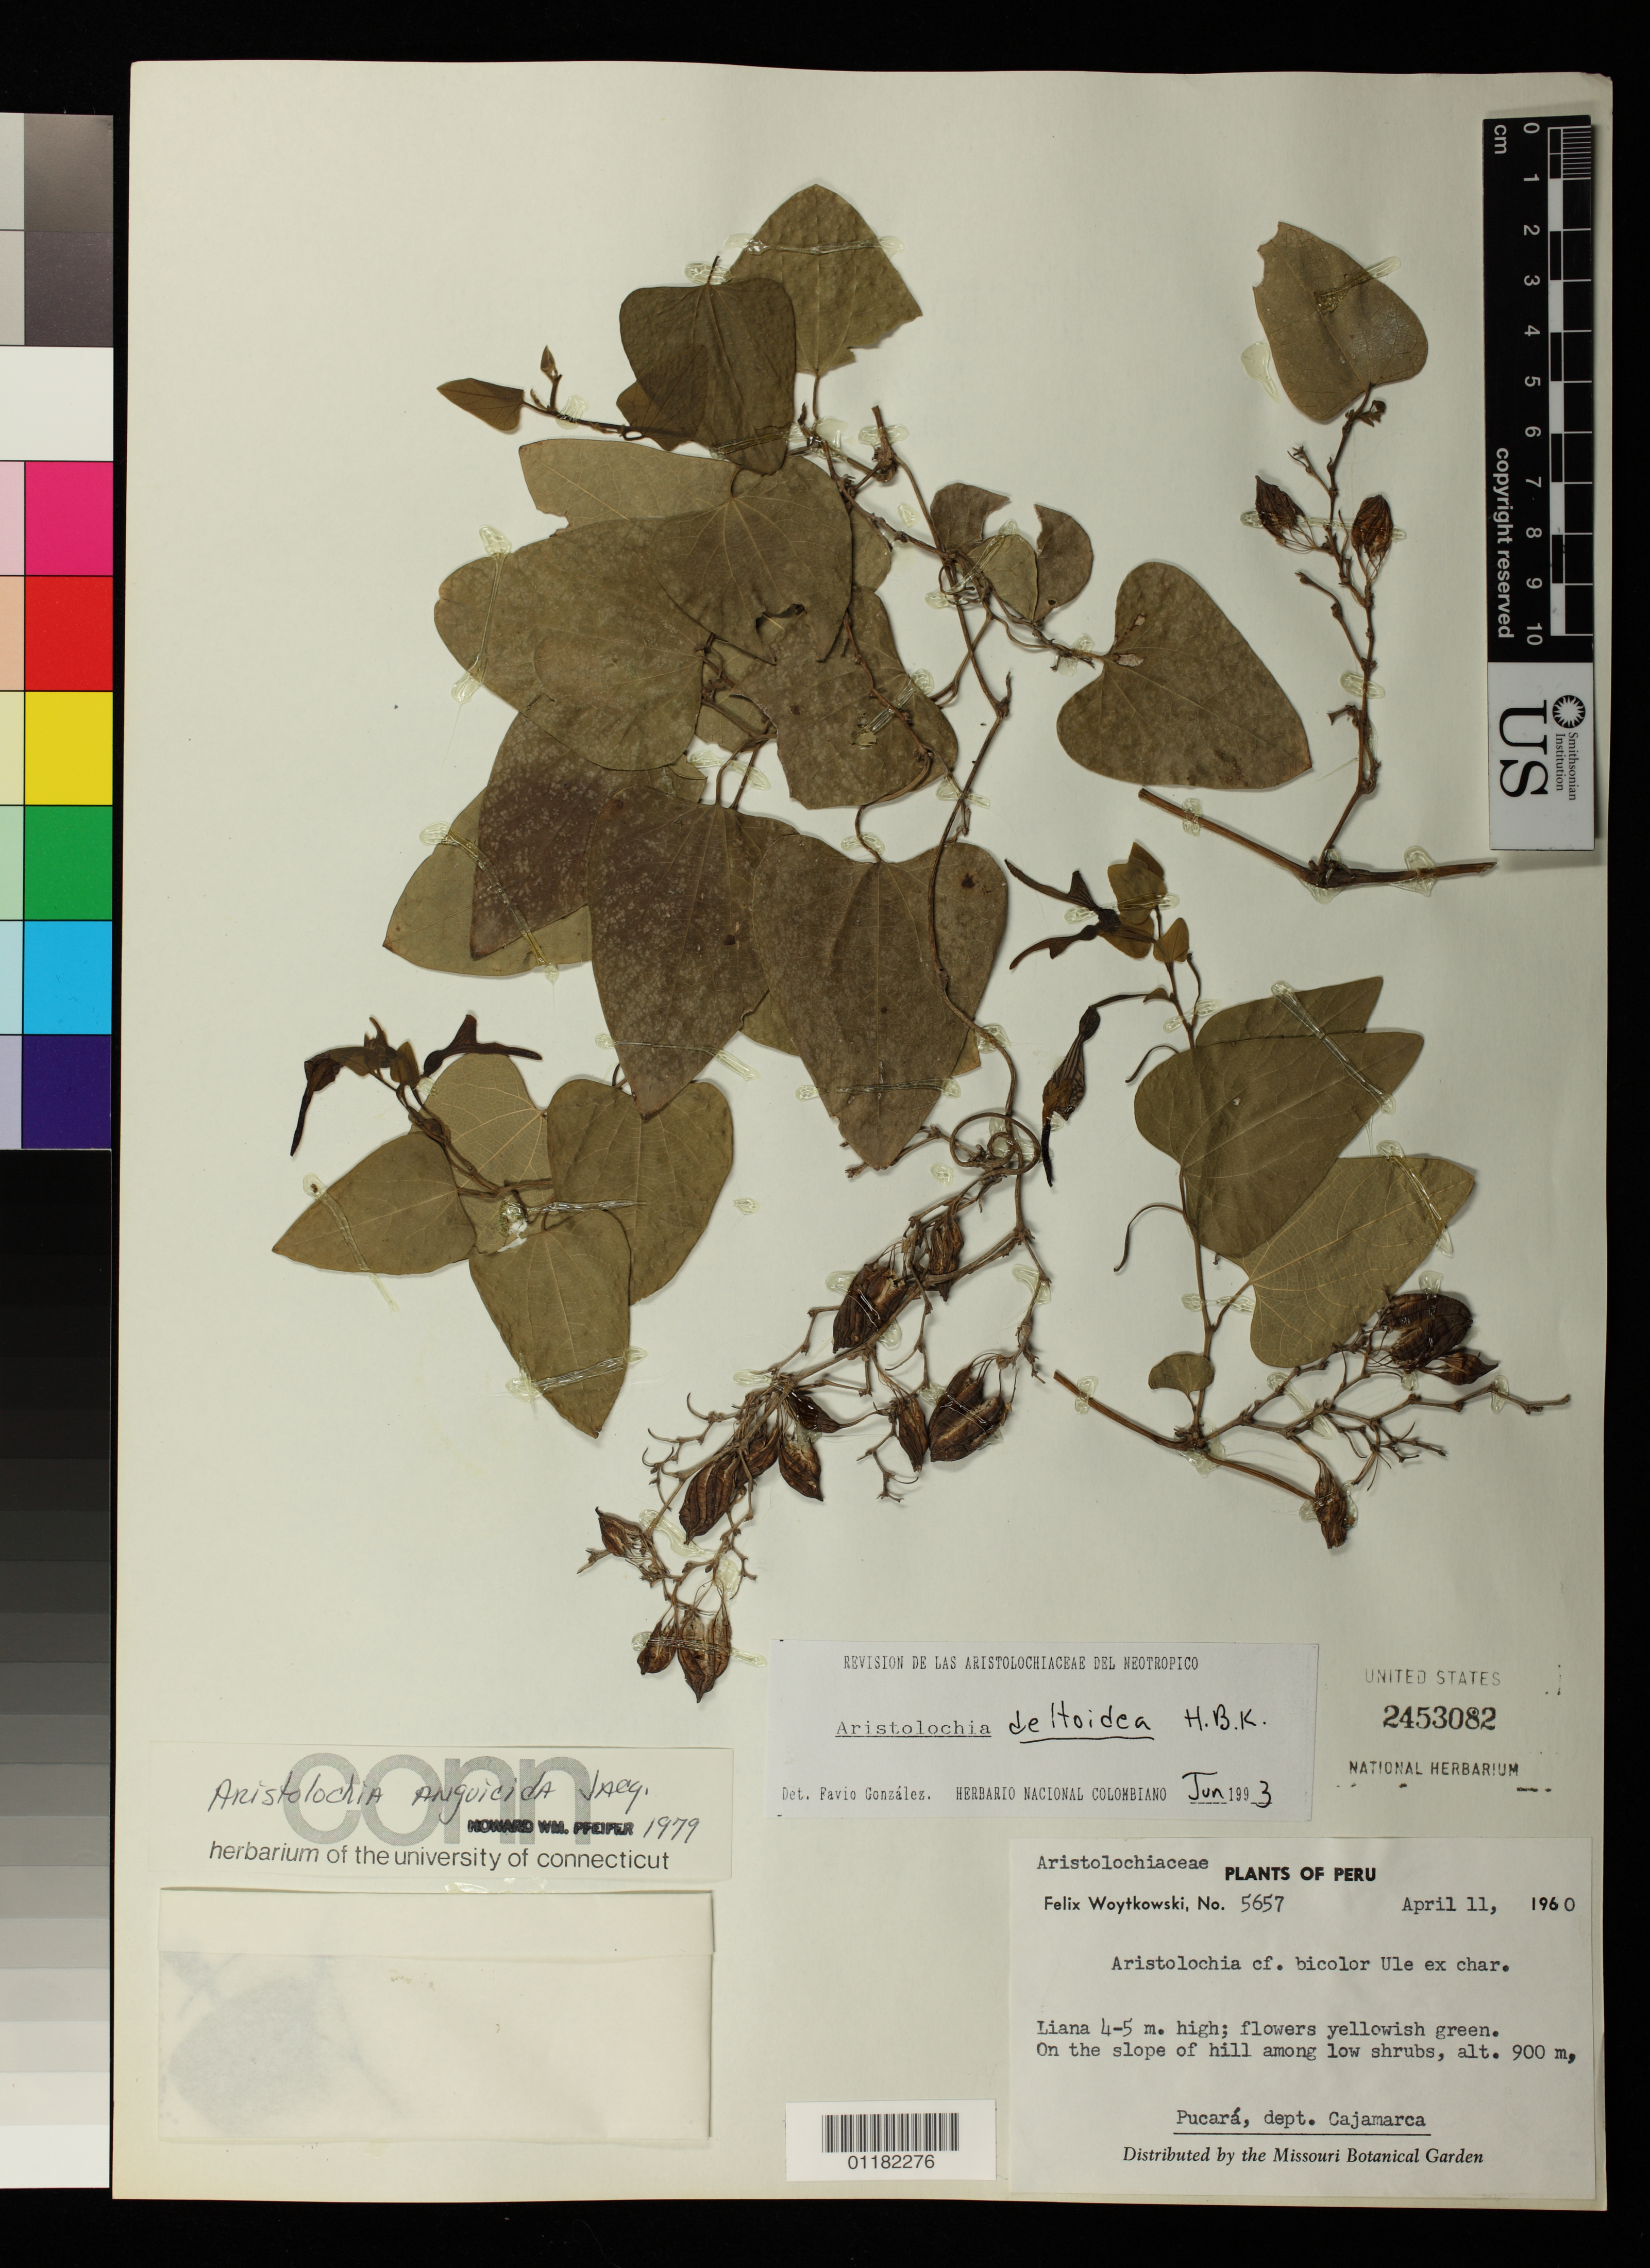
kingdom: Plantae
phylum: Tracheophyta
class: Magnoliopsida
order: Piperales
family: Aristolochiaceae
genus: Aristolochia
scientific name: Aristolochia deltoidea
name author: Kunth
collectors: F. Woytkowski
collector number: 5657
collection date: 1960-04-11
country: Peru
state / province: Cajamarca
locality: Pucará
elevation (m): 900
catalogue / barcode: US 2453082